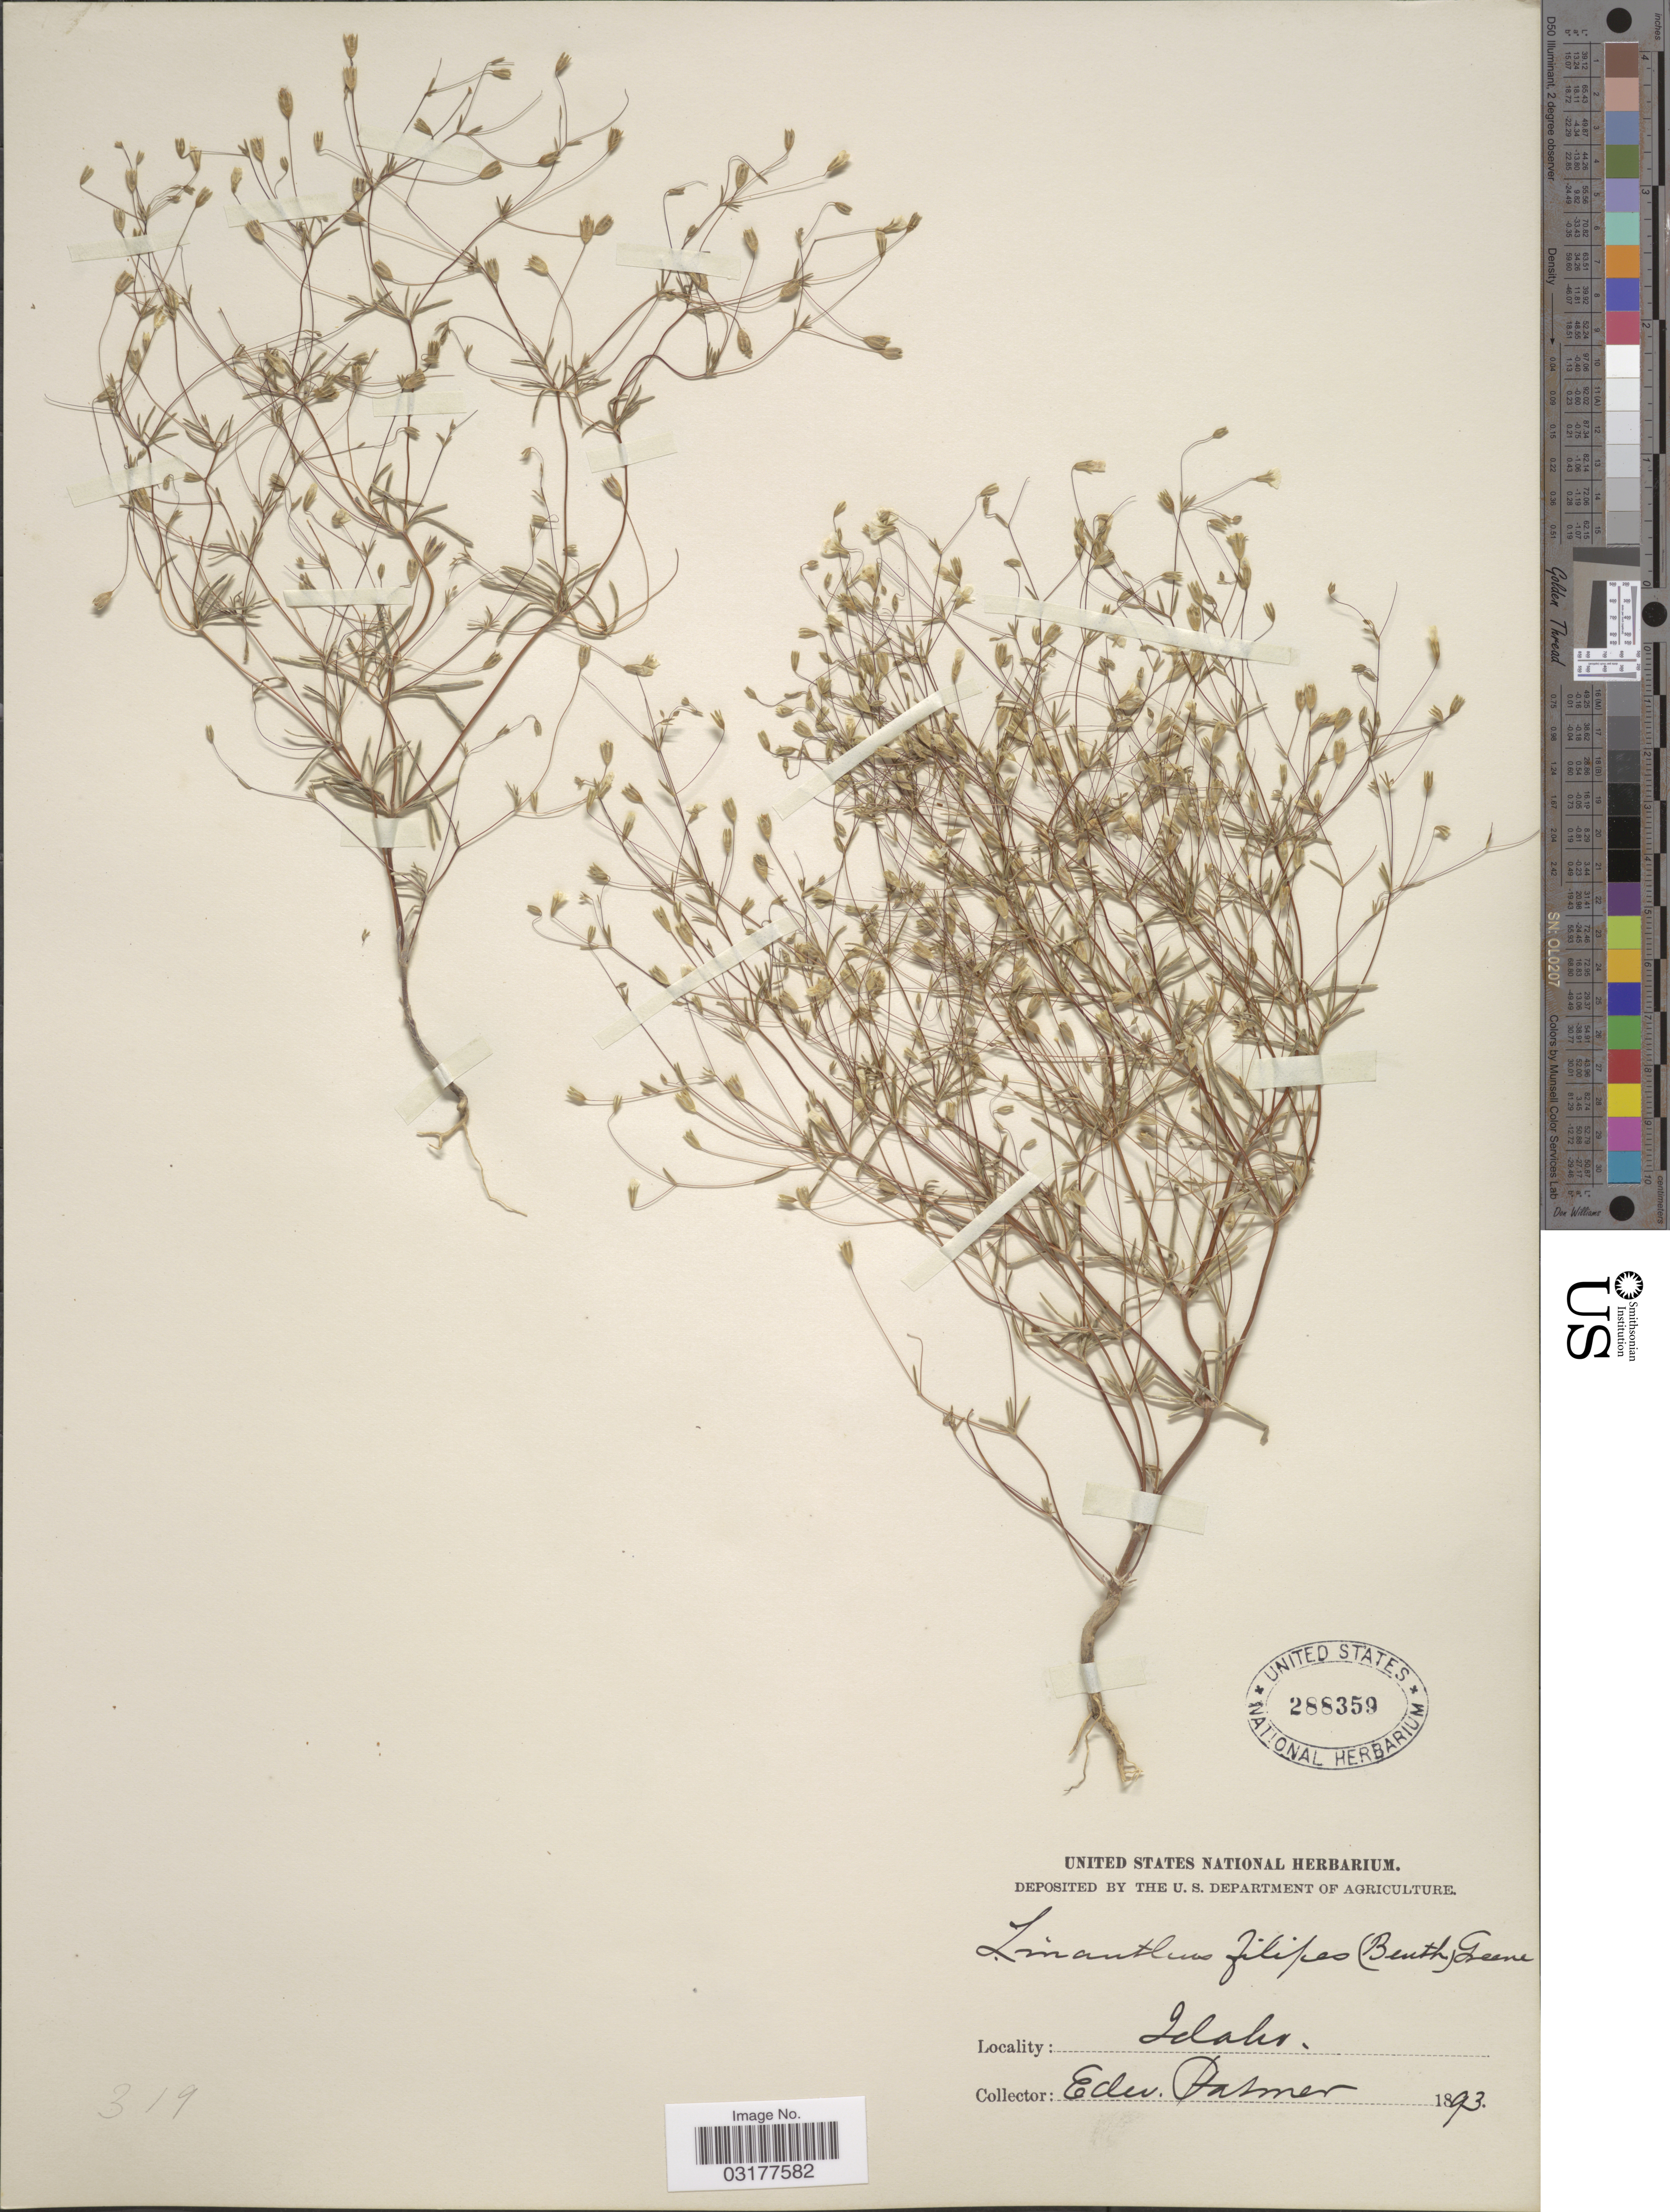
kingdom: Plantae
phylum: Tracheophyta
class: Magnoliopsida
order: Ericales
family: Polemoniaceae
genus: Leptosiphon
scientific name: Leptosiphon filipes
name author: (Benth.) J.M. Porter & L.A. Johnson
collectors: E. Palmer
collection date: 1893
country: United States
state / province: Idaho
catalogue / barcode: US 288359